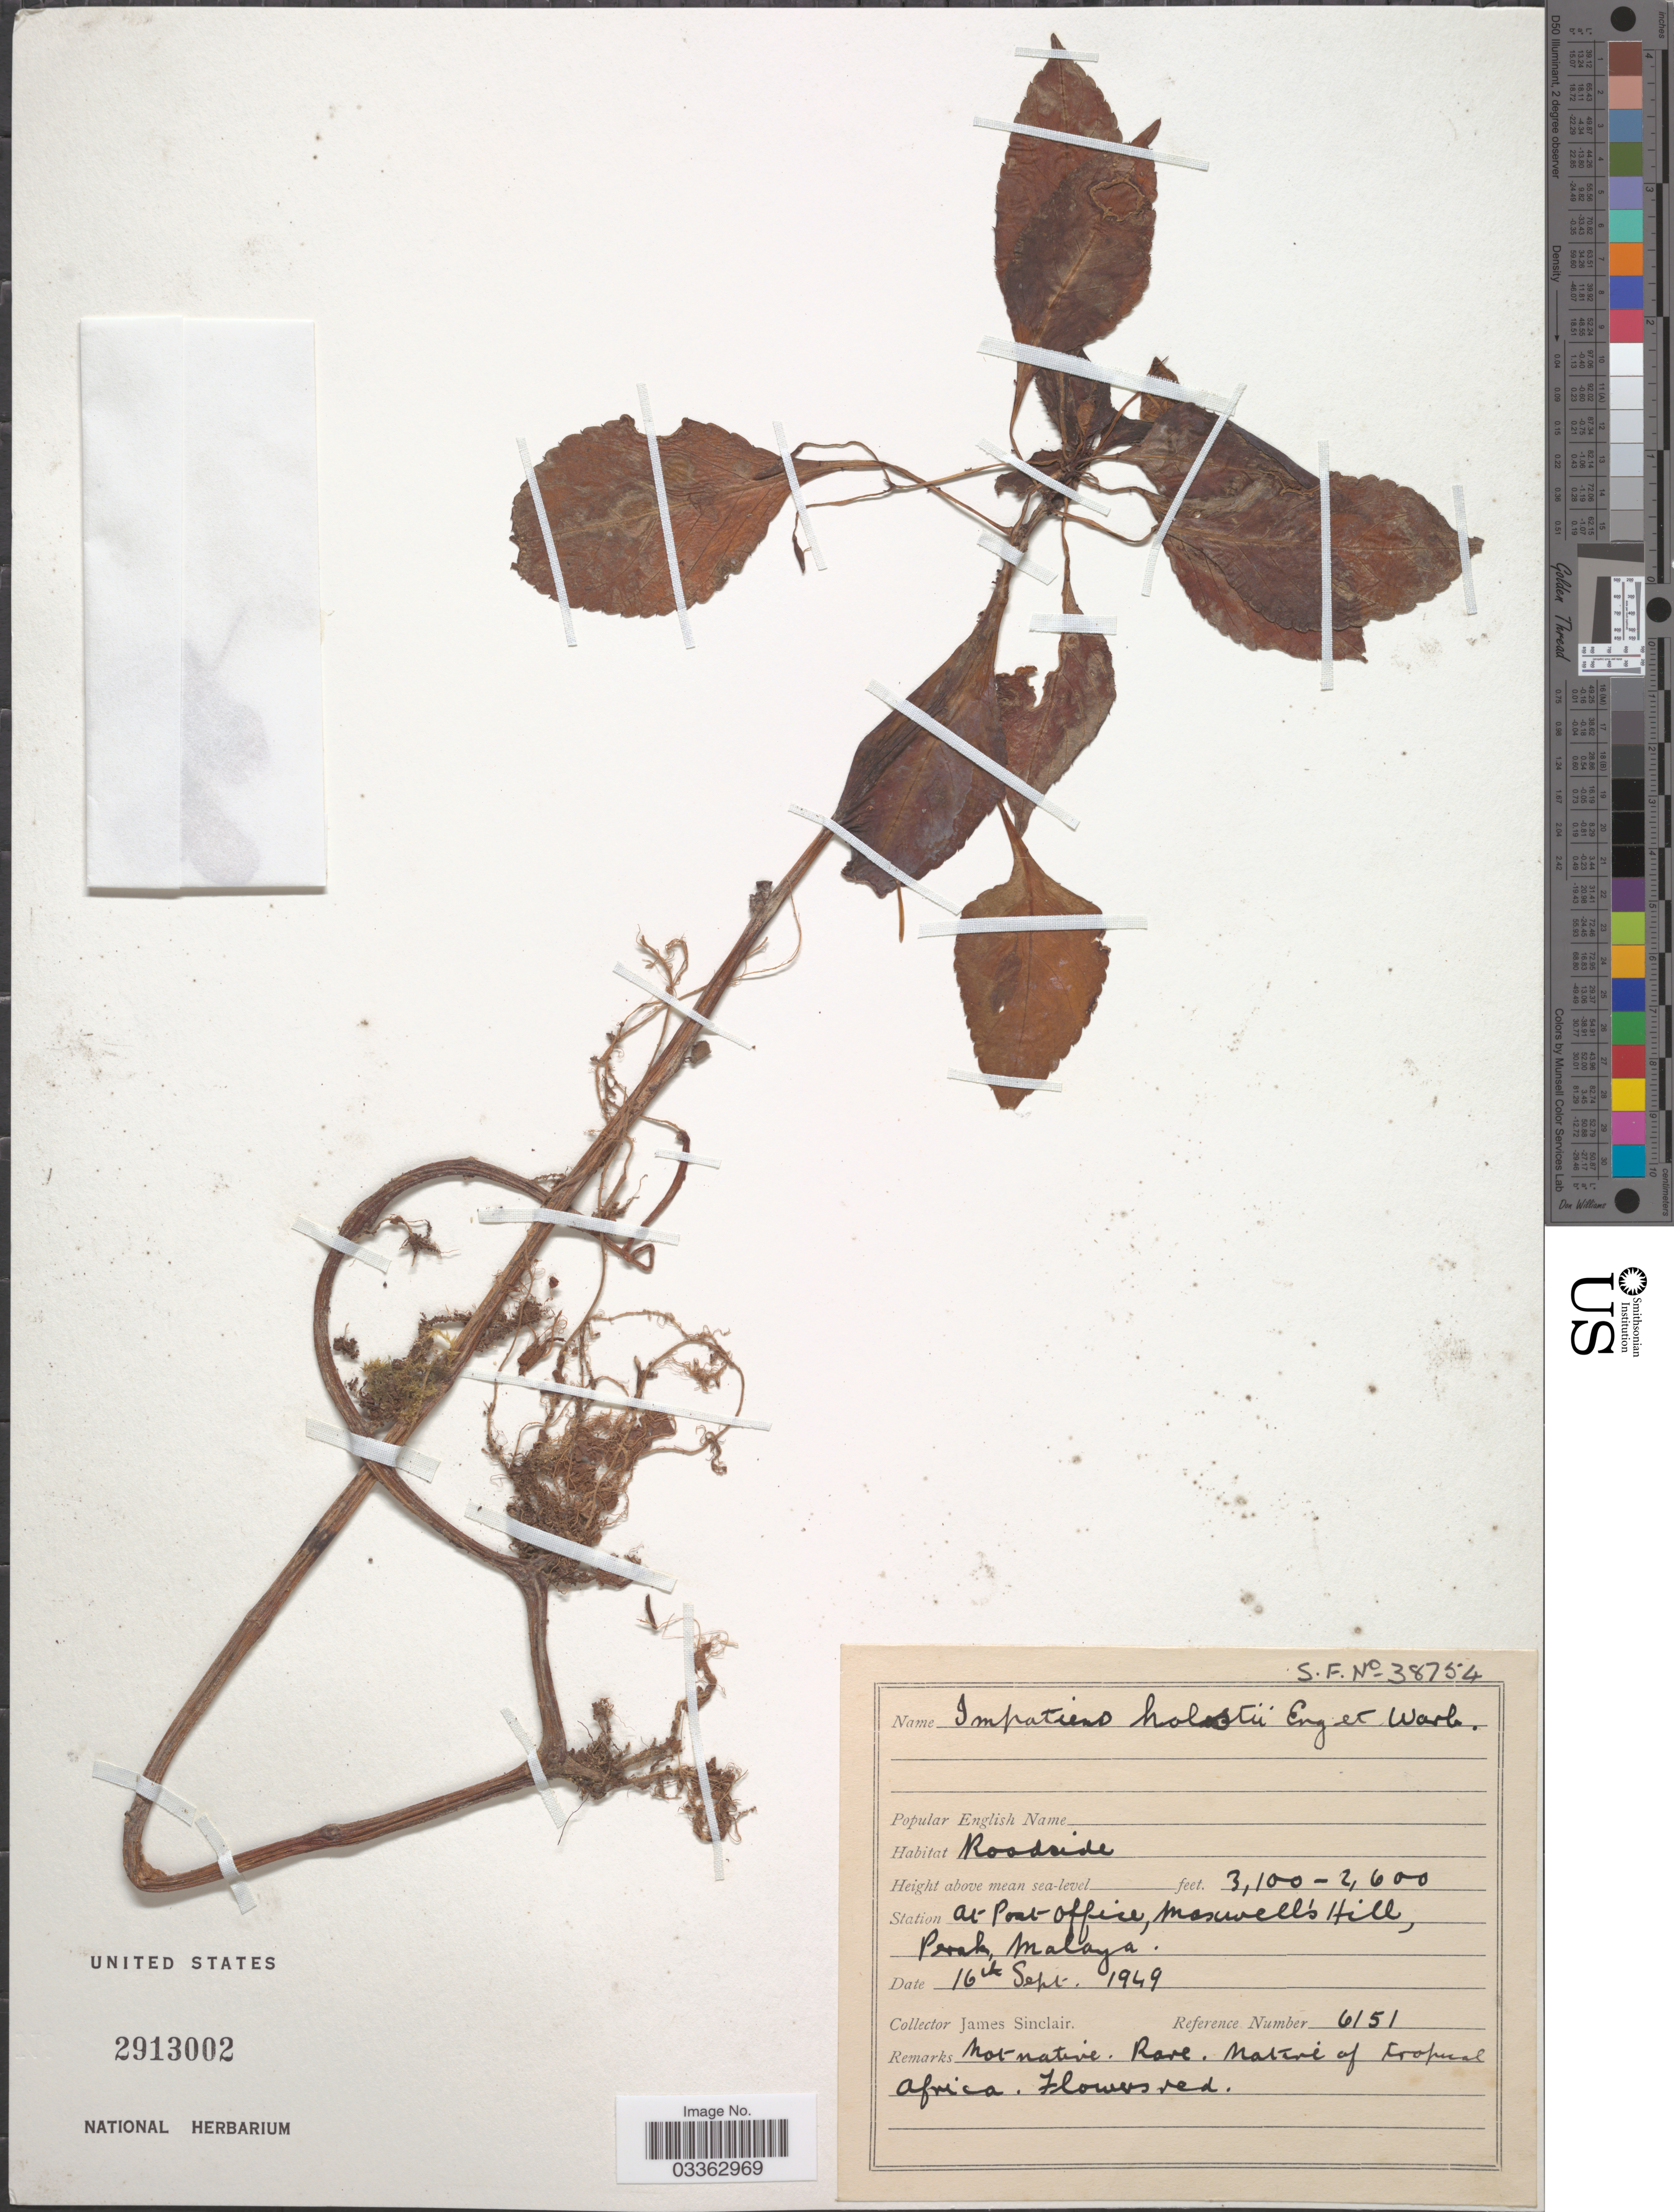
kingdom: Plantae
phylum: Tracheophyta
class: Magnoliopsida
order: Ericales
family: Balsaminaceae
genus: Impatiens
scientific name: Impatiens holstii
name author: Engl. & Warb.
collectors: J. Sinclair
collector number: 6151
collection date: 1949-09-16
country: Malaysia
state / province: Perak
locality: Station At Post Office, Maxwell's Hill, Perak, Malaya.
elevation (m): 792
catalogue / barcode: US 2913002